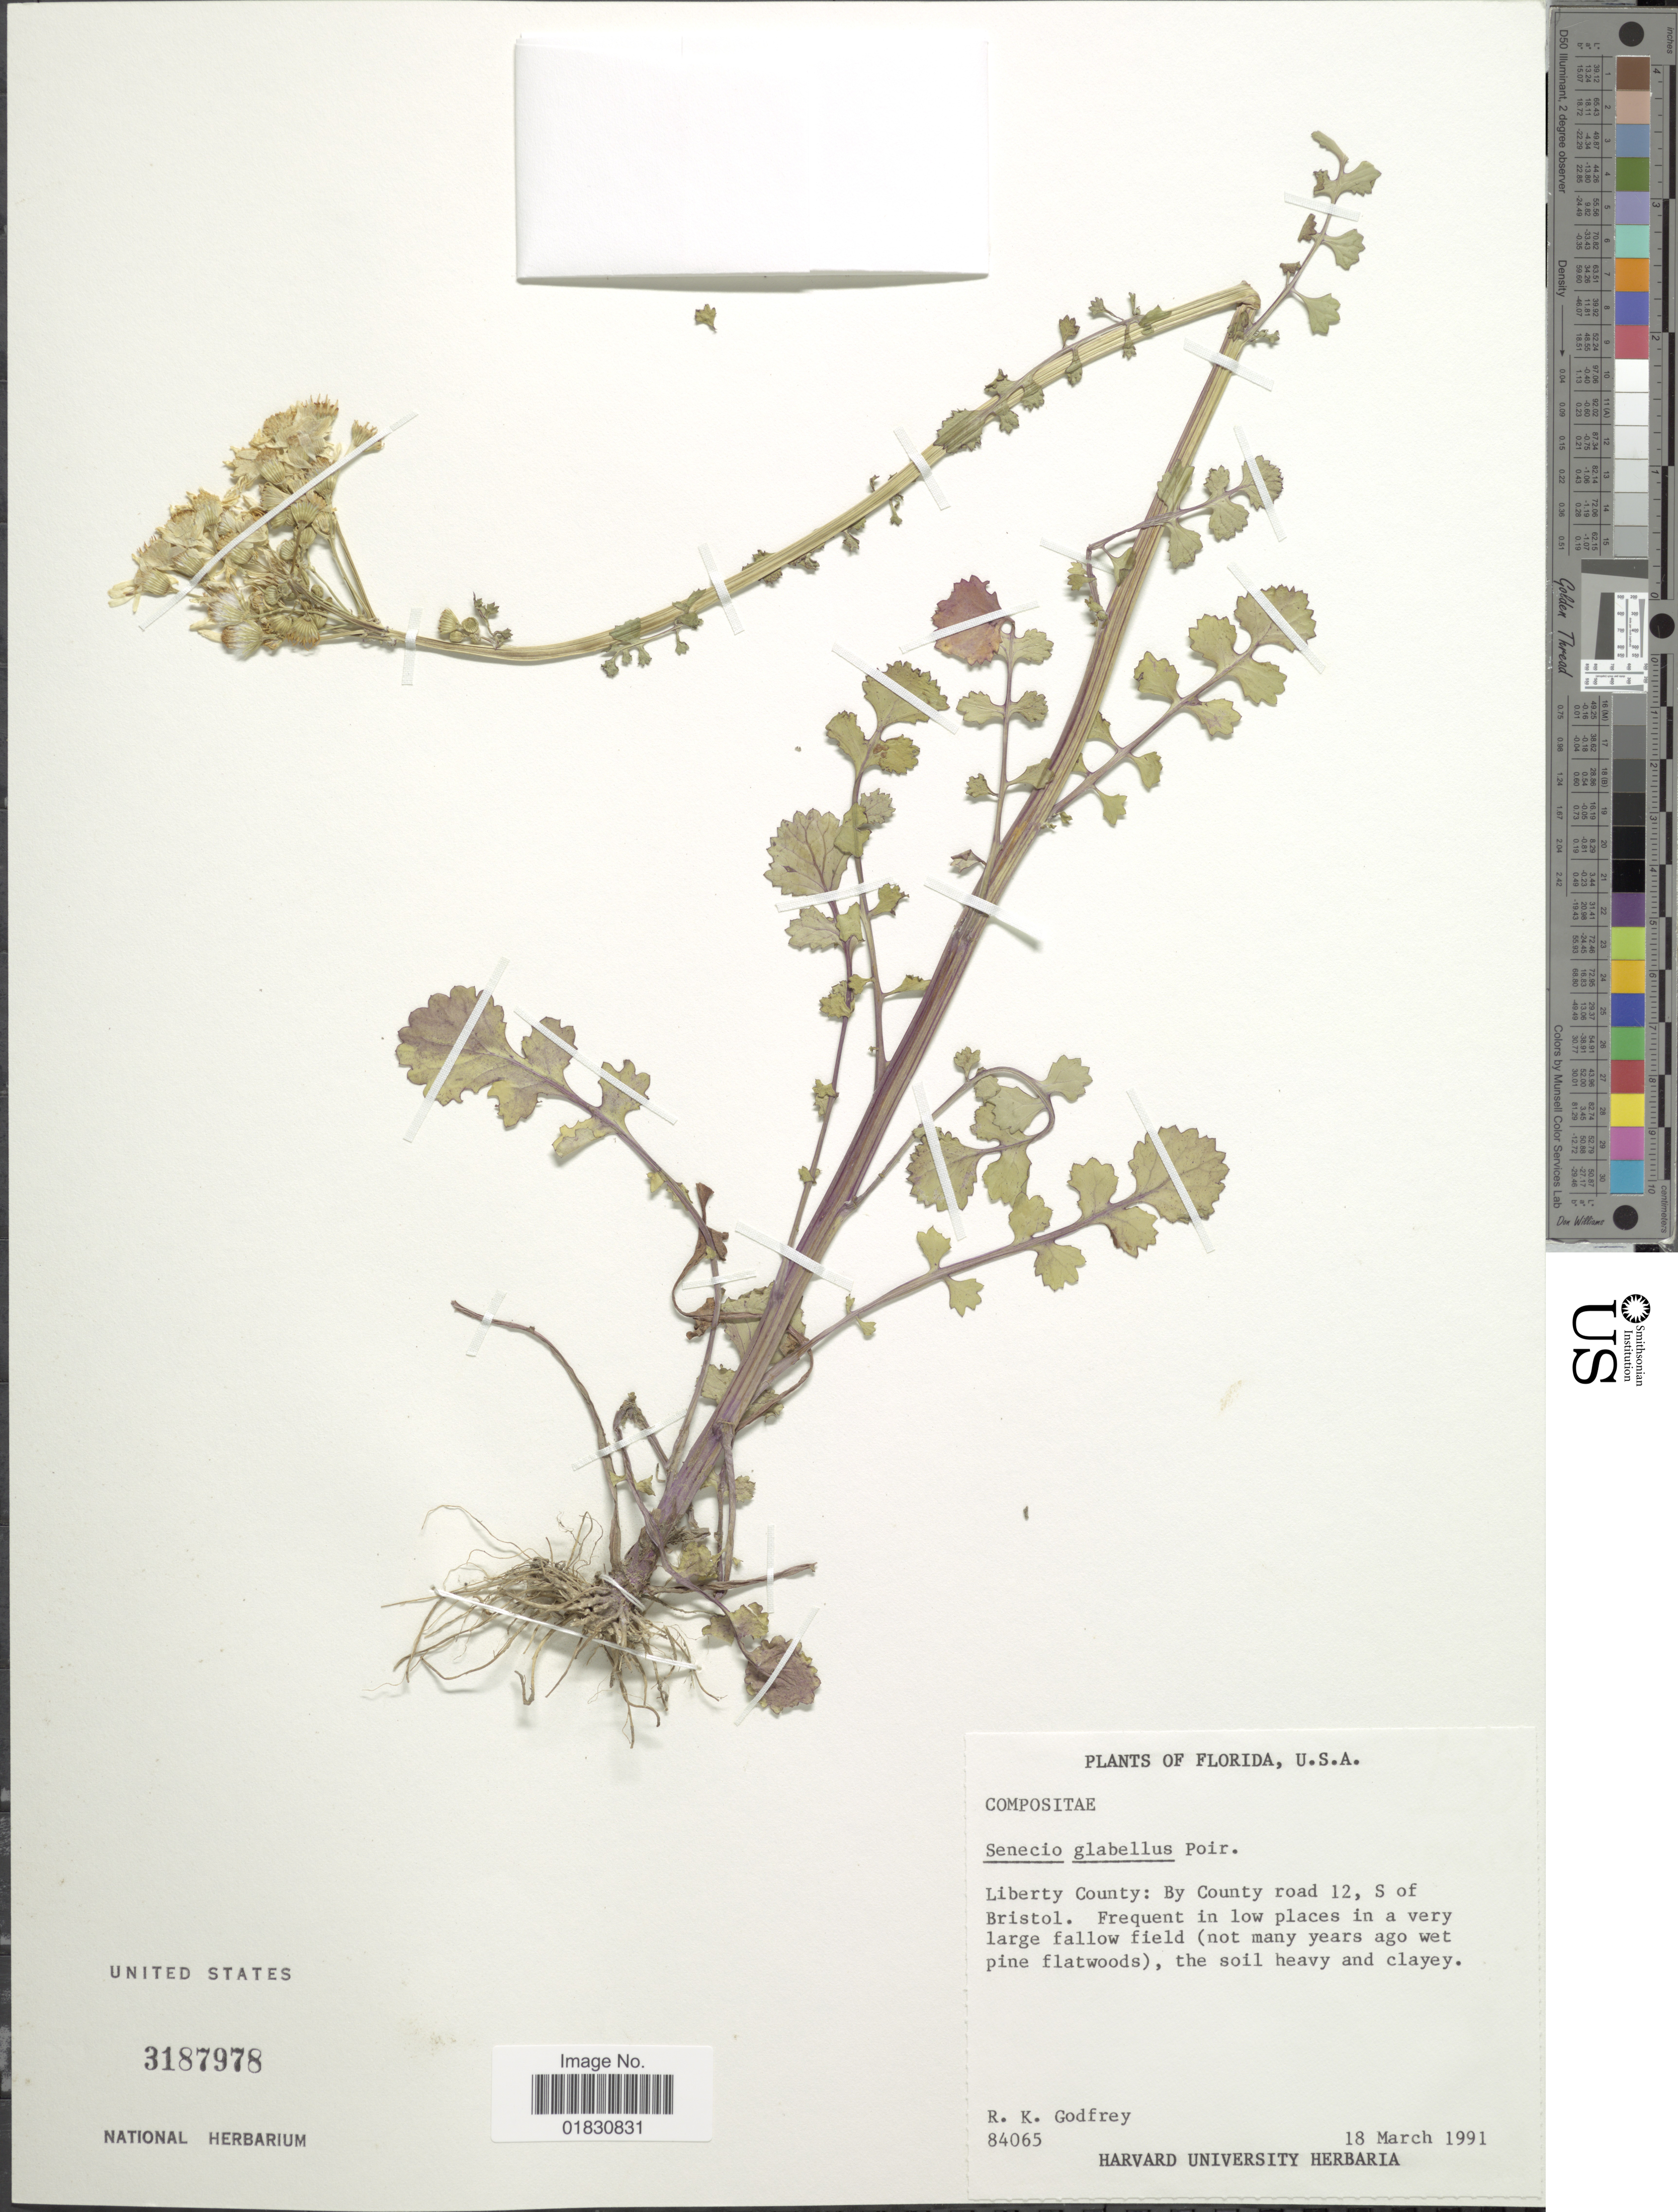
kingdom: Plantae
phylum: Tracheophyta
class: Magnoliopsida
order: Asterales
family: Asteraceae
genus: Packera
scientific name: Packera glabella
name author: (Poir.) C. Jeffrey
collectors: R. K. Godfrey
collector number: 84065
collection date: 1991-03-18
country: United States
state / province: Florida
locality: Liberty County: By County road 12, S of Bristol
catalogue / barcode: US 3187978